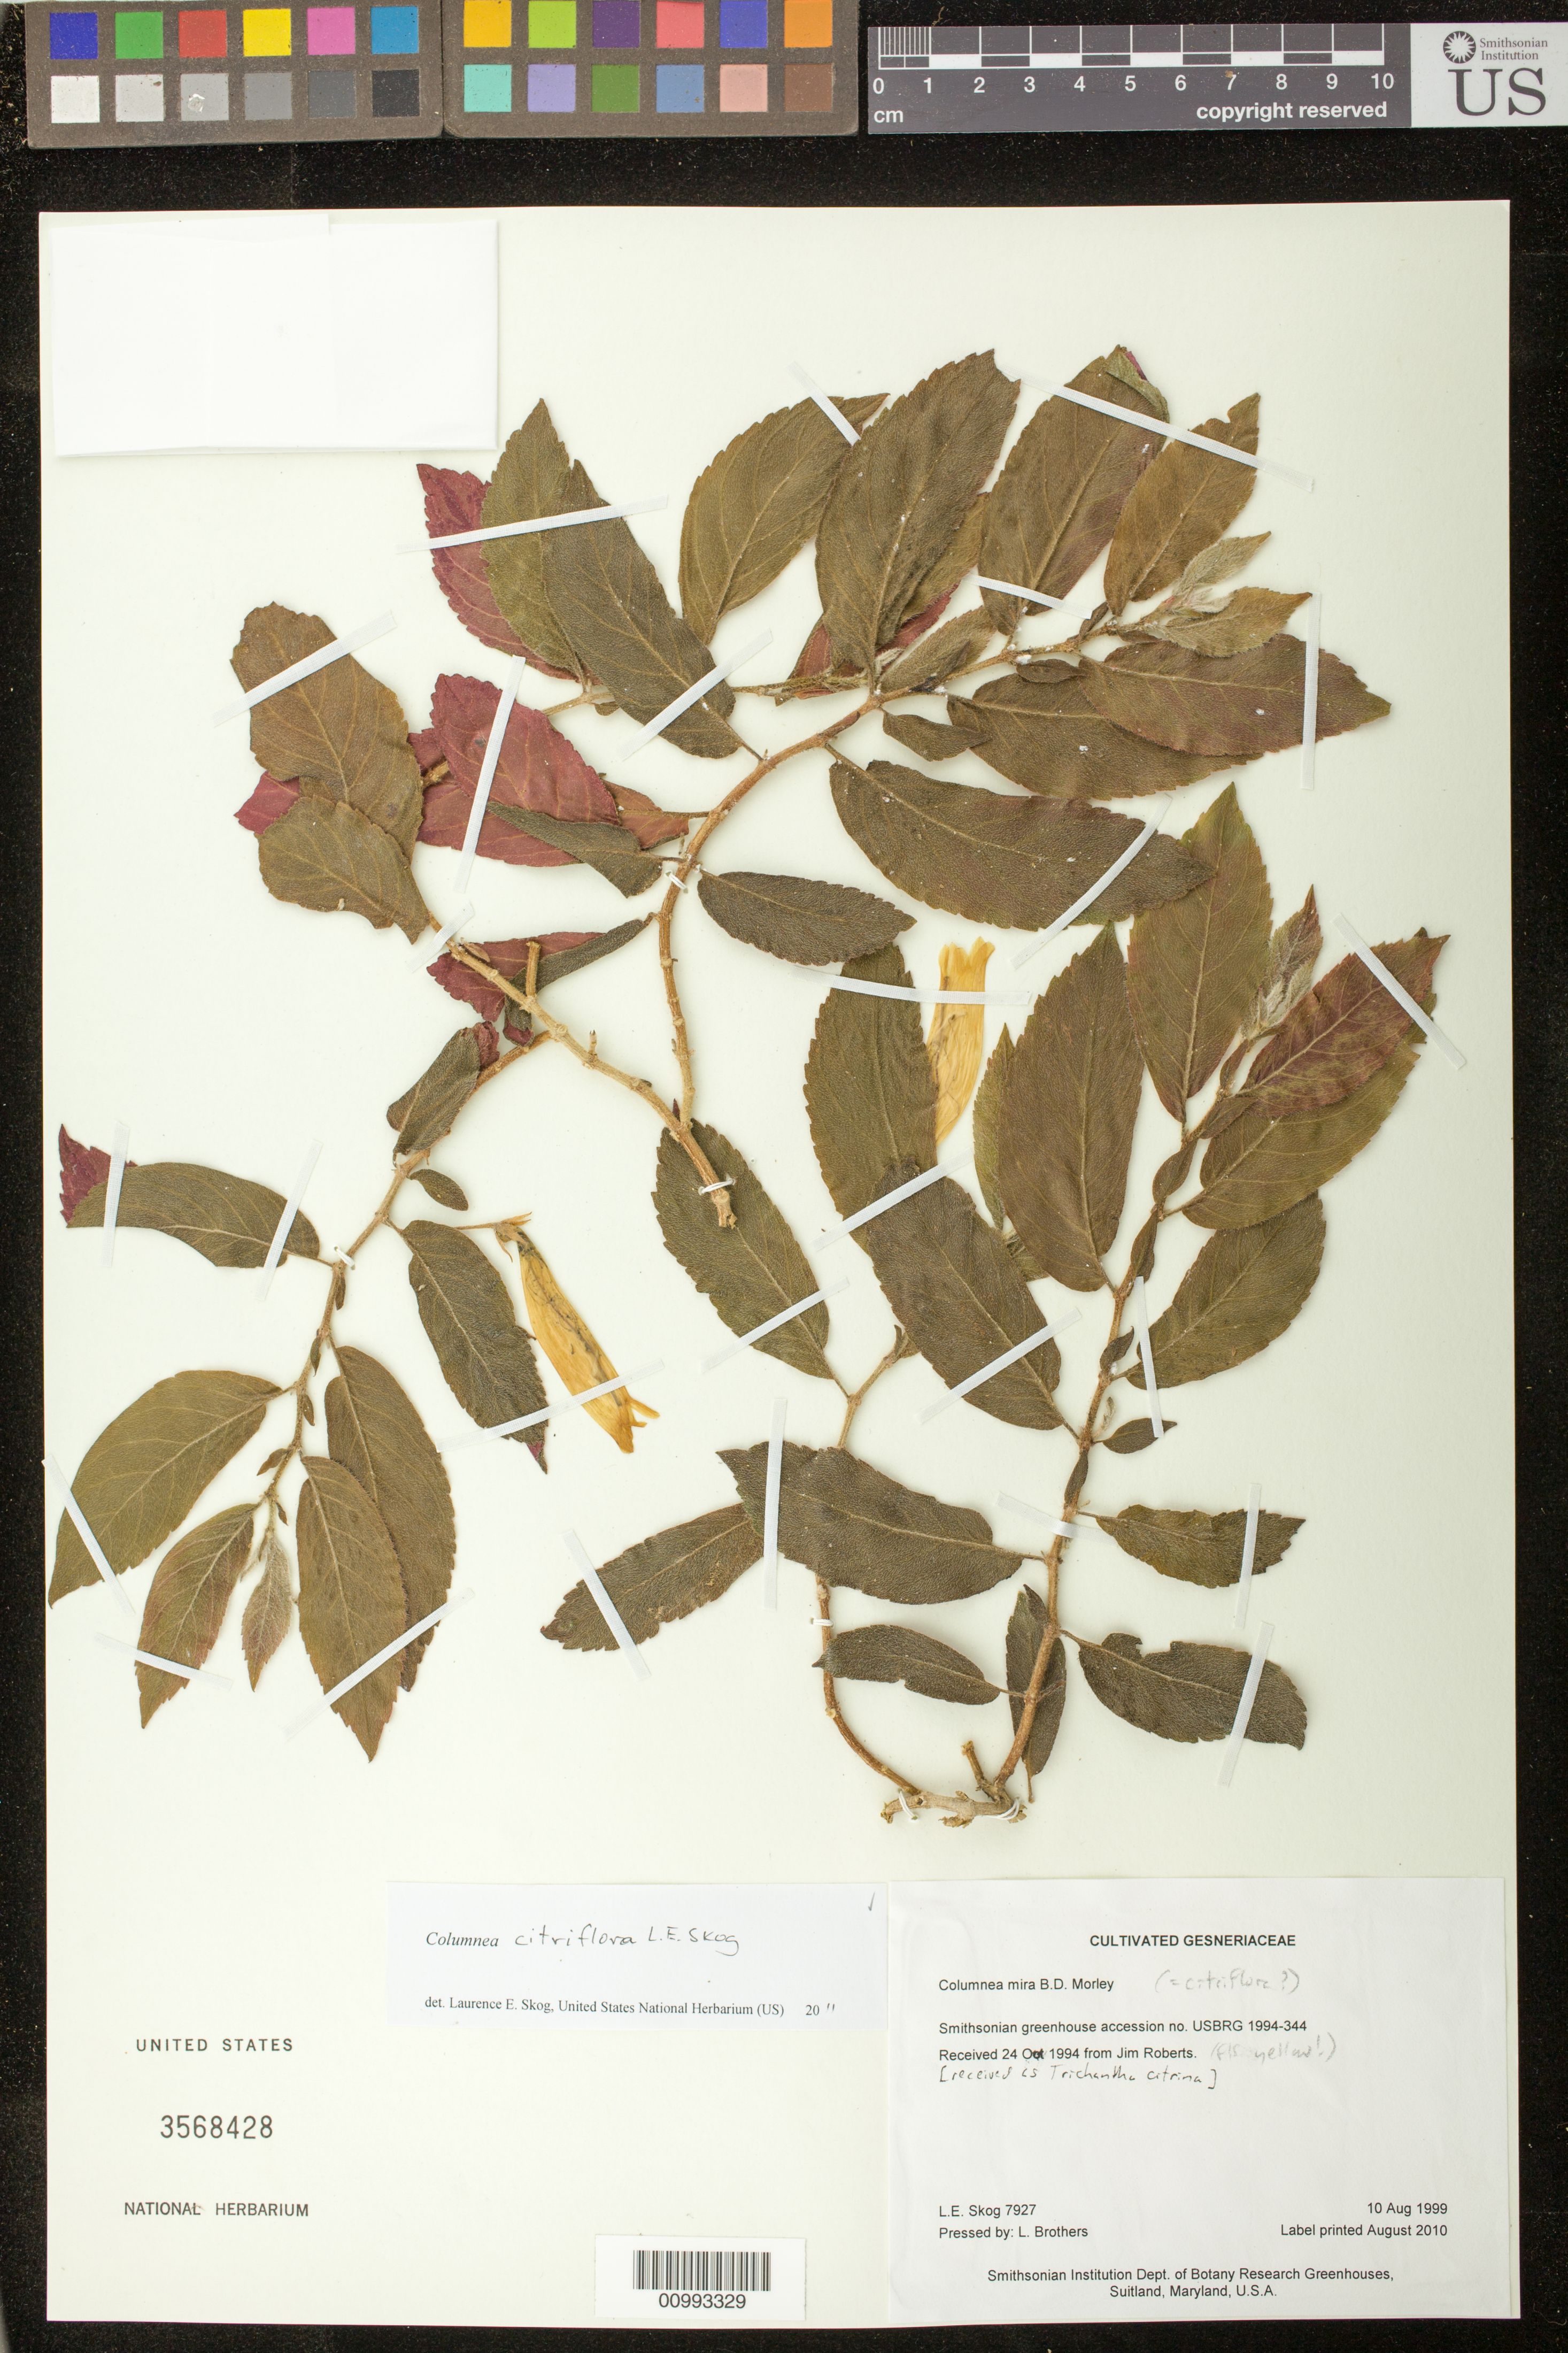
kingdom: Plantae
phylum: Tracheophyta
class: Magnoliopsida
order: Lamiales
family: Gesneriaceae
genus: Columnea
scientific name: Columnea citriflora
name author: L.E. Skog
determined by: Skog, Laurence E.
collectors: L. E. Skog & L. Brothers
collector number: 7927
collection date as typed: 10 Aug 1999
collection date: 1999-08-10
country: United States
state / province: Maryland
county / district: Prince George's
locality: Smithsonian Institution Dept. of Botany Research Greenhouses, Suitland, Maryland, U.S.A.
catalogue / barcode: US 3568428